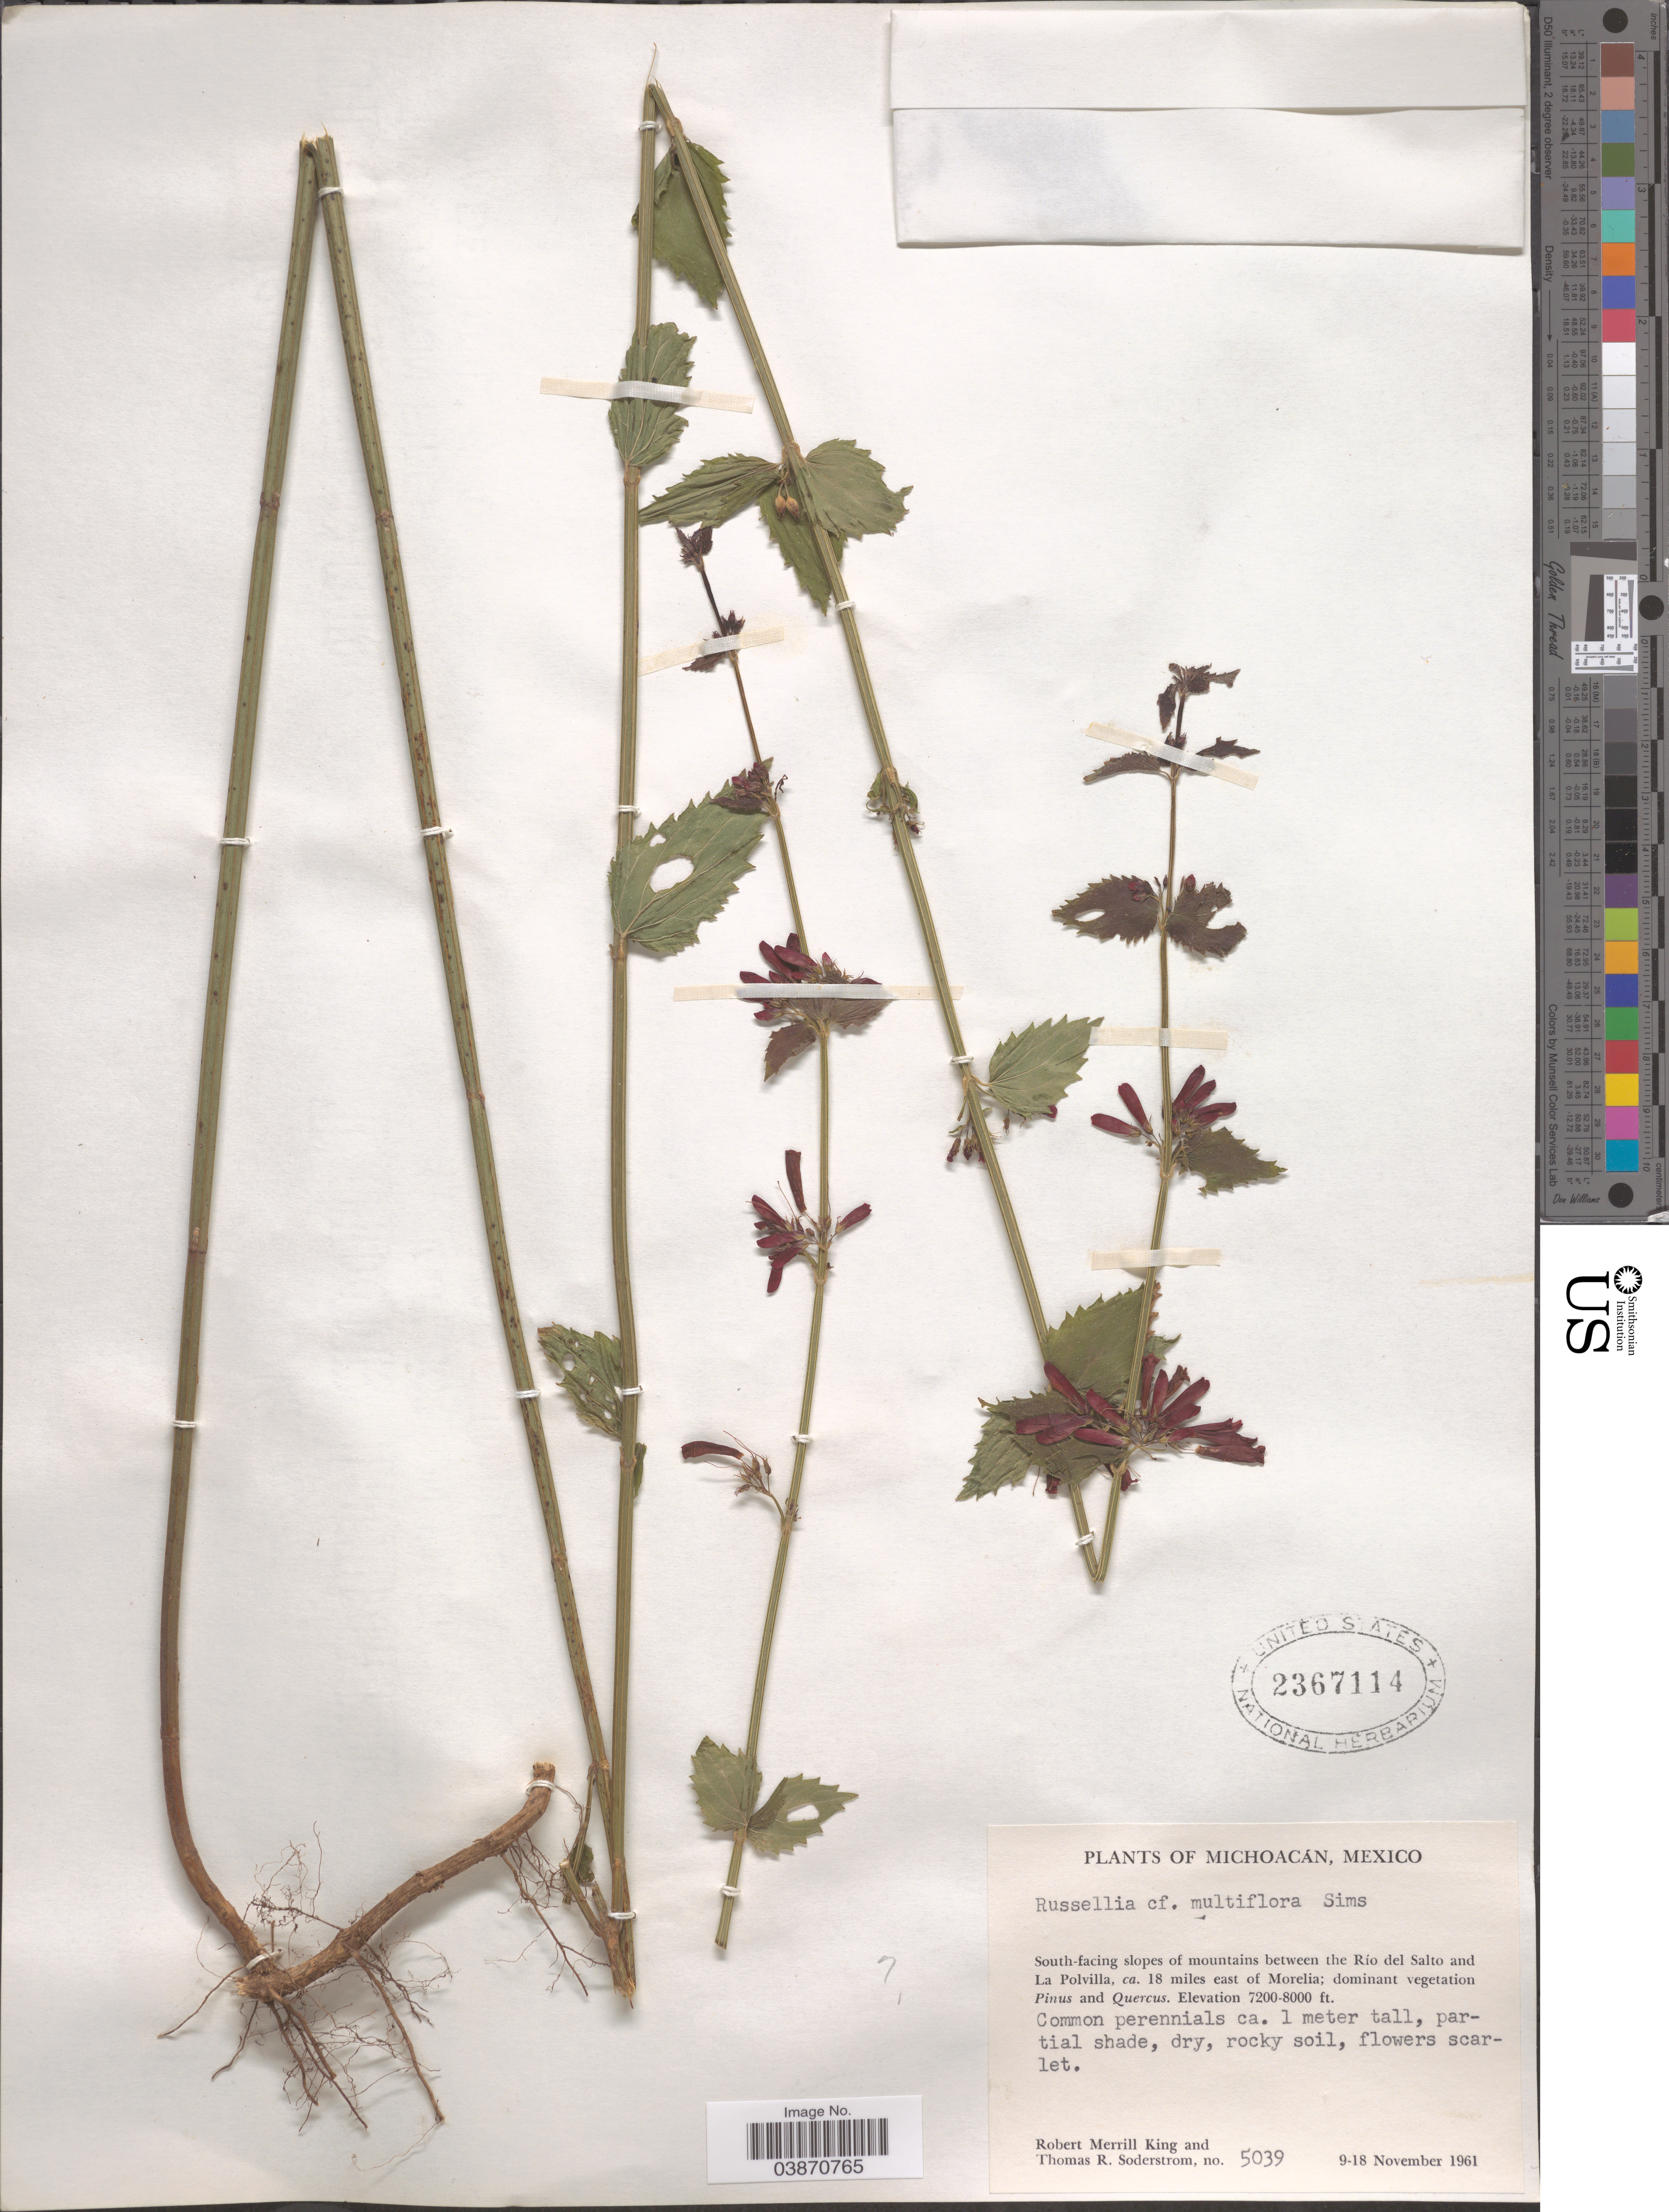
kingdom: Plantae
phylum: Tracheophyta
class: Magnoliopsida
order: Lamiales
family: Plantaginaceae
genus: Russelia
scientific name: Russelia sp.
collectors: R. M. King & T. R. Soderstrom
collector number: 5039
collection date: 1961-11-09/1961-11-18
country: Mexico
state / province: Michoacán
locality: South-facing slopes of mountains between the Río del Salto and La Polvilla, ca. 18 miles east of Morelia.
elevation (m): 2195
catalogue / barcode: US 2367114